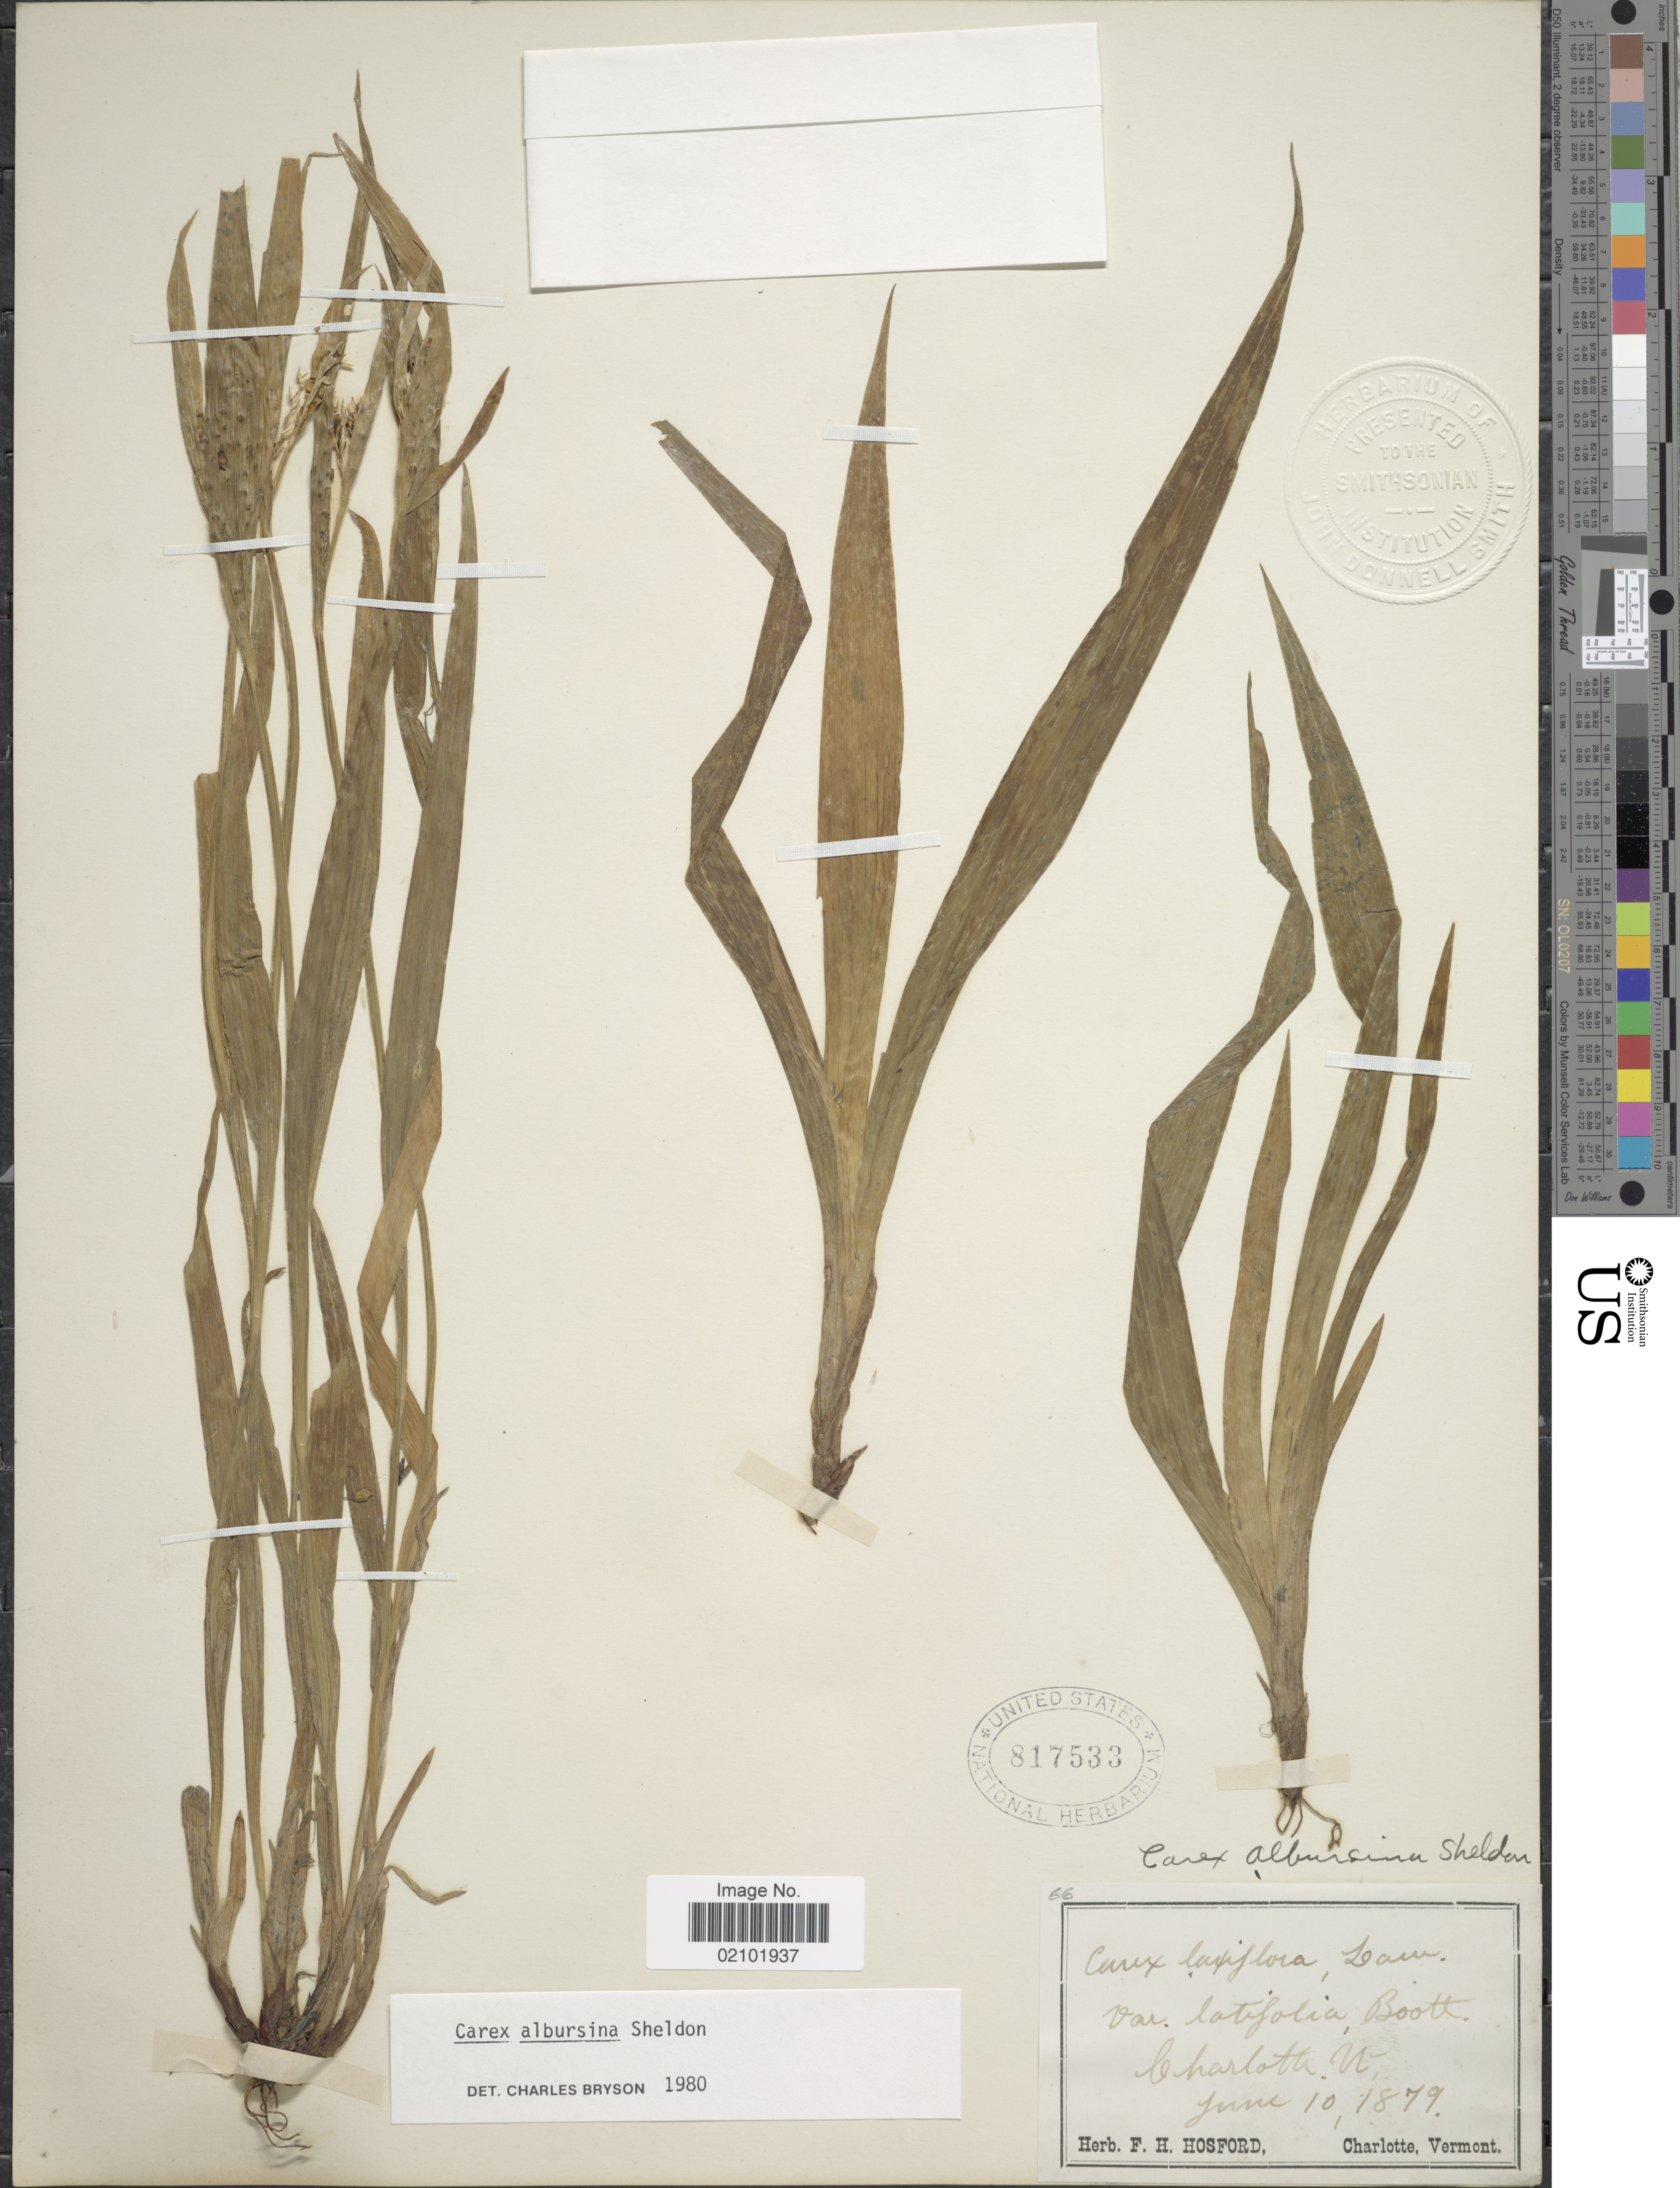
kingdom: Plantae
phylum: Tracheophyta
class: Liliopsida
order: Poales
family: Cyperaceae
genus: Carex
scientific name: Carex albursina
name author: E. Sheld.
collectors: ex herb. F. H. Hosford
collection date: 1879-06-10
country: United States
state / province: Vermont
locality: Charlotte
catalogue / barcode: US 817533